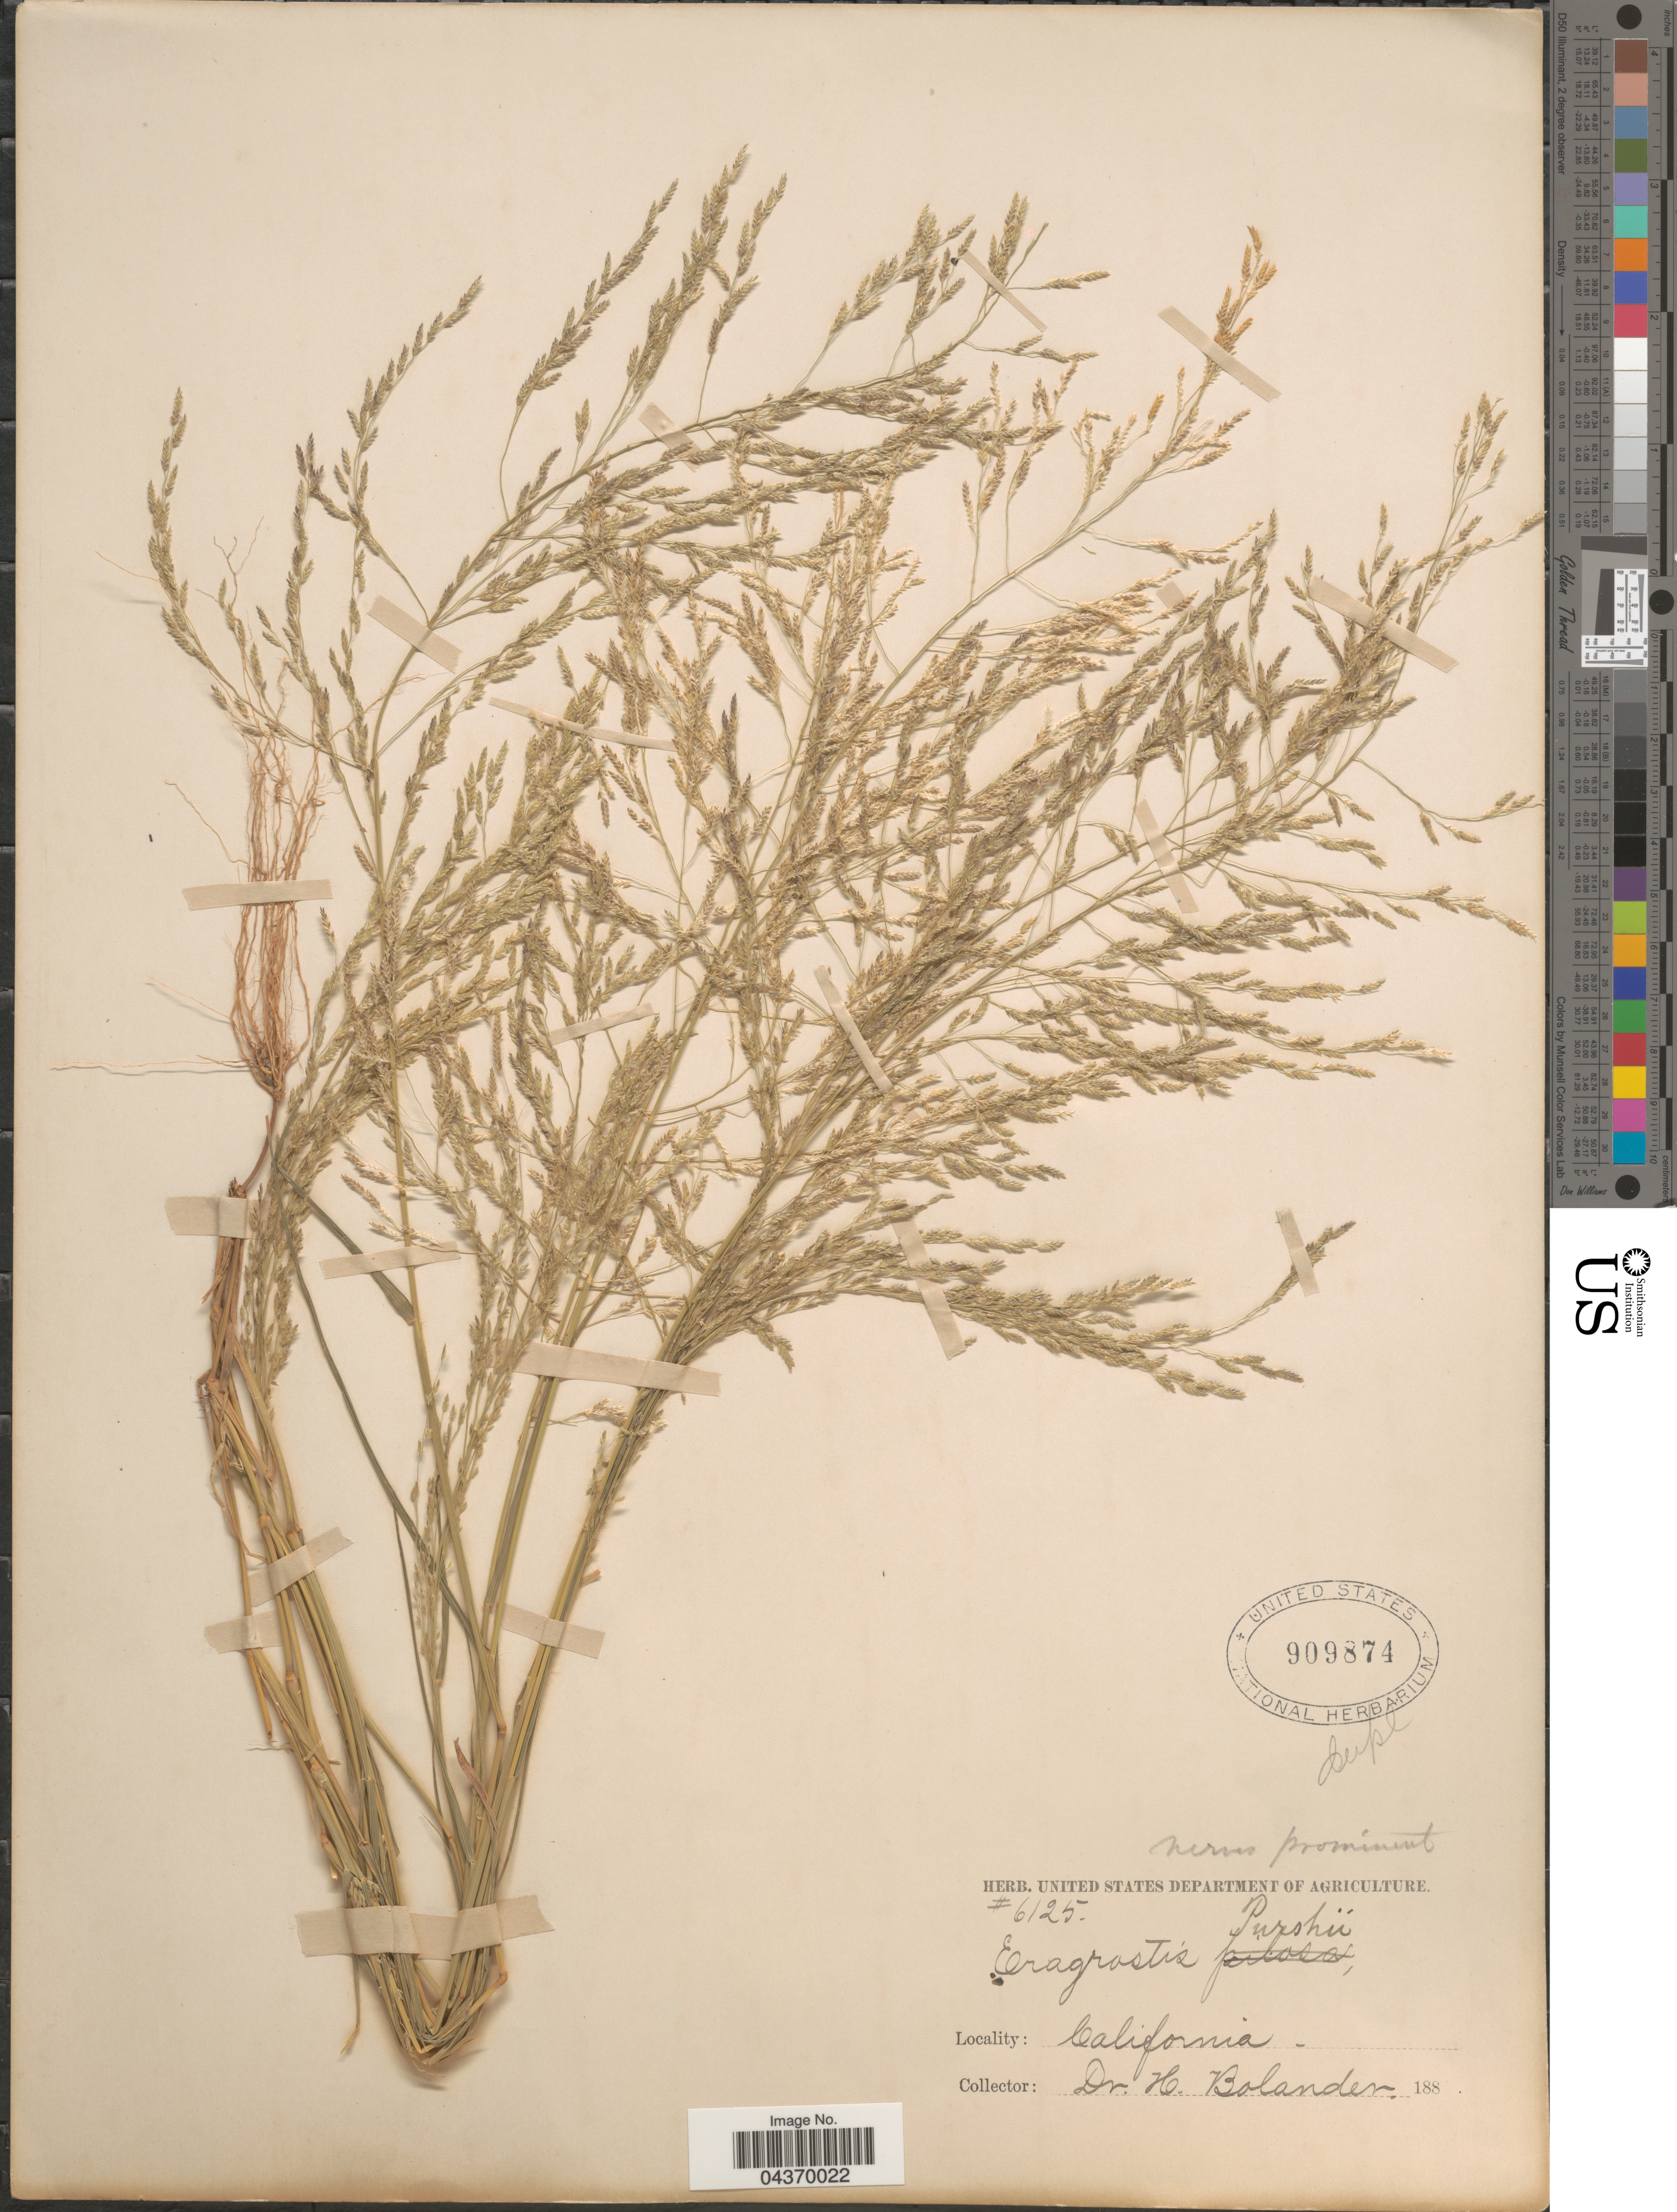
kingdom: Plantae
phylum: Tracheophyta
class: Liliopsida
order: Poales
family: Poaceae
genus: Eragrostis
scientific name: Eragrostis pectinacea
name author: (Michx.) Nees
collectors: H. Bolander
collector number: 6125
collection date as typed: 188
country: United States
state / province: California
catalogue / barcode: US 909874